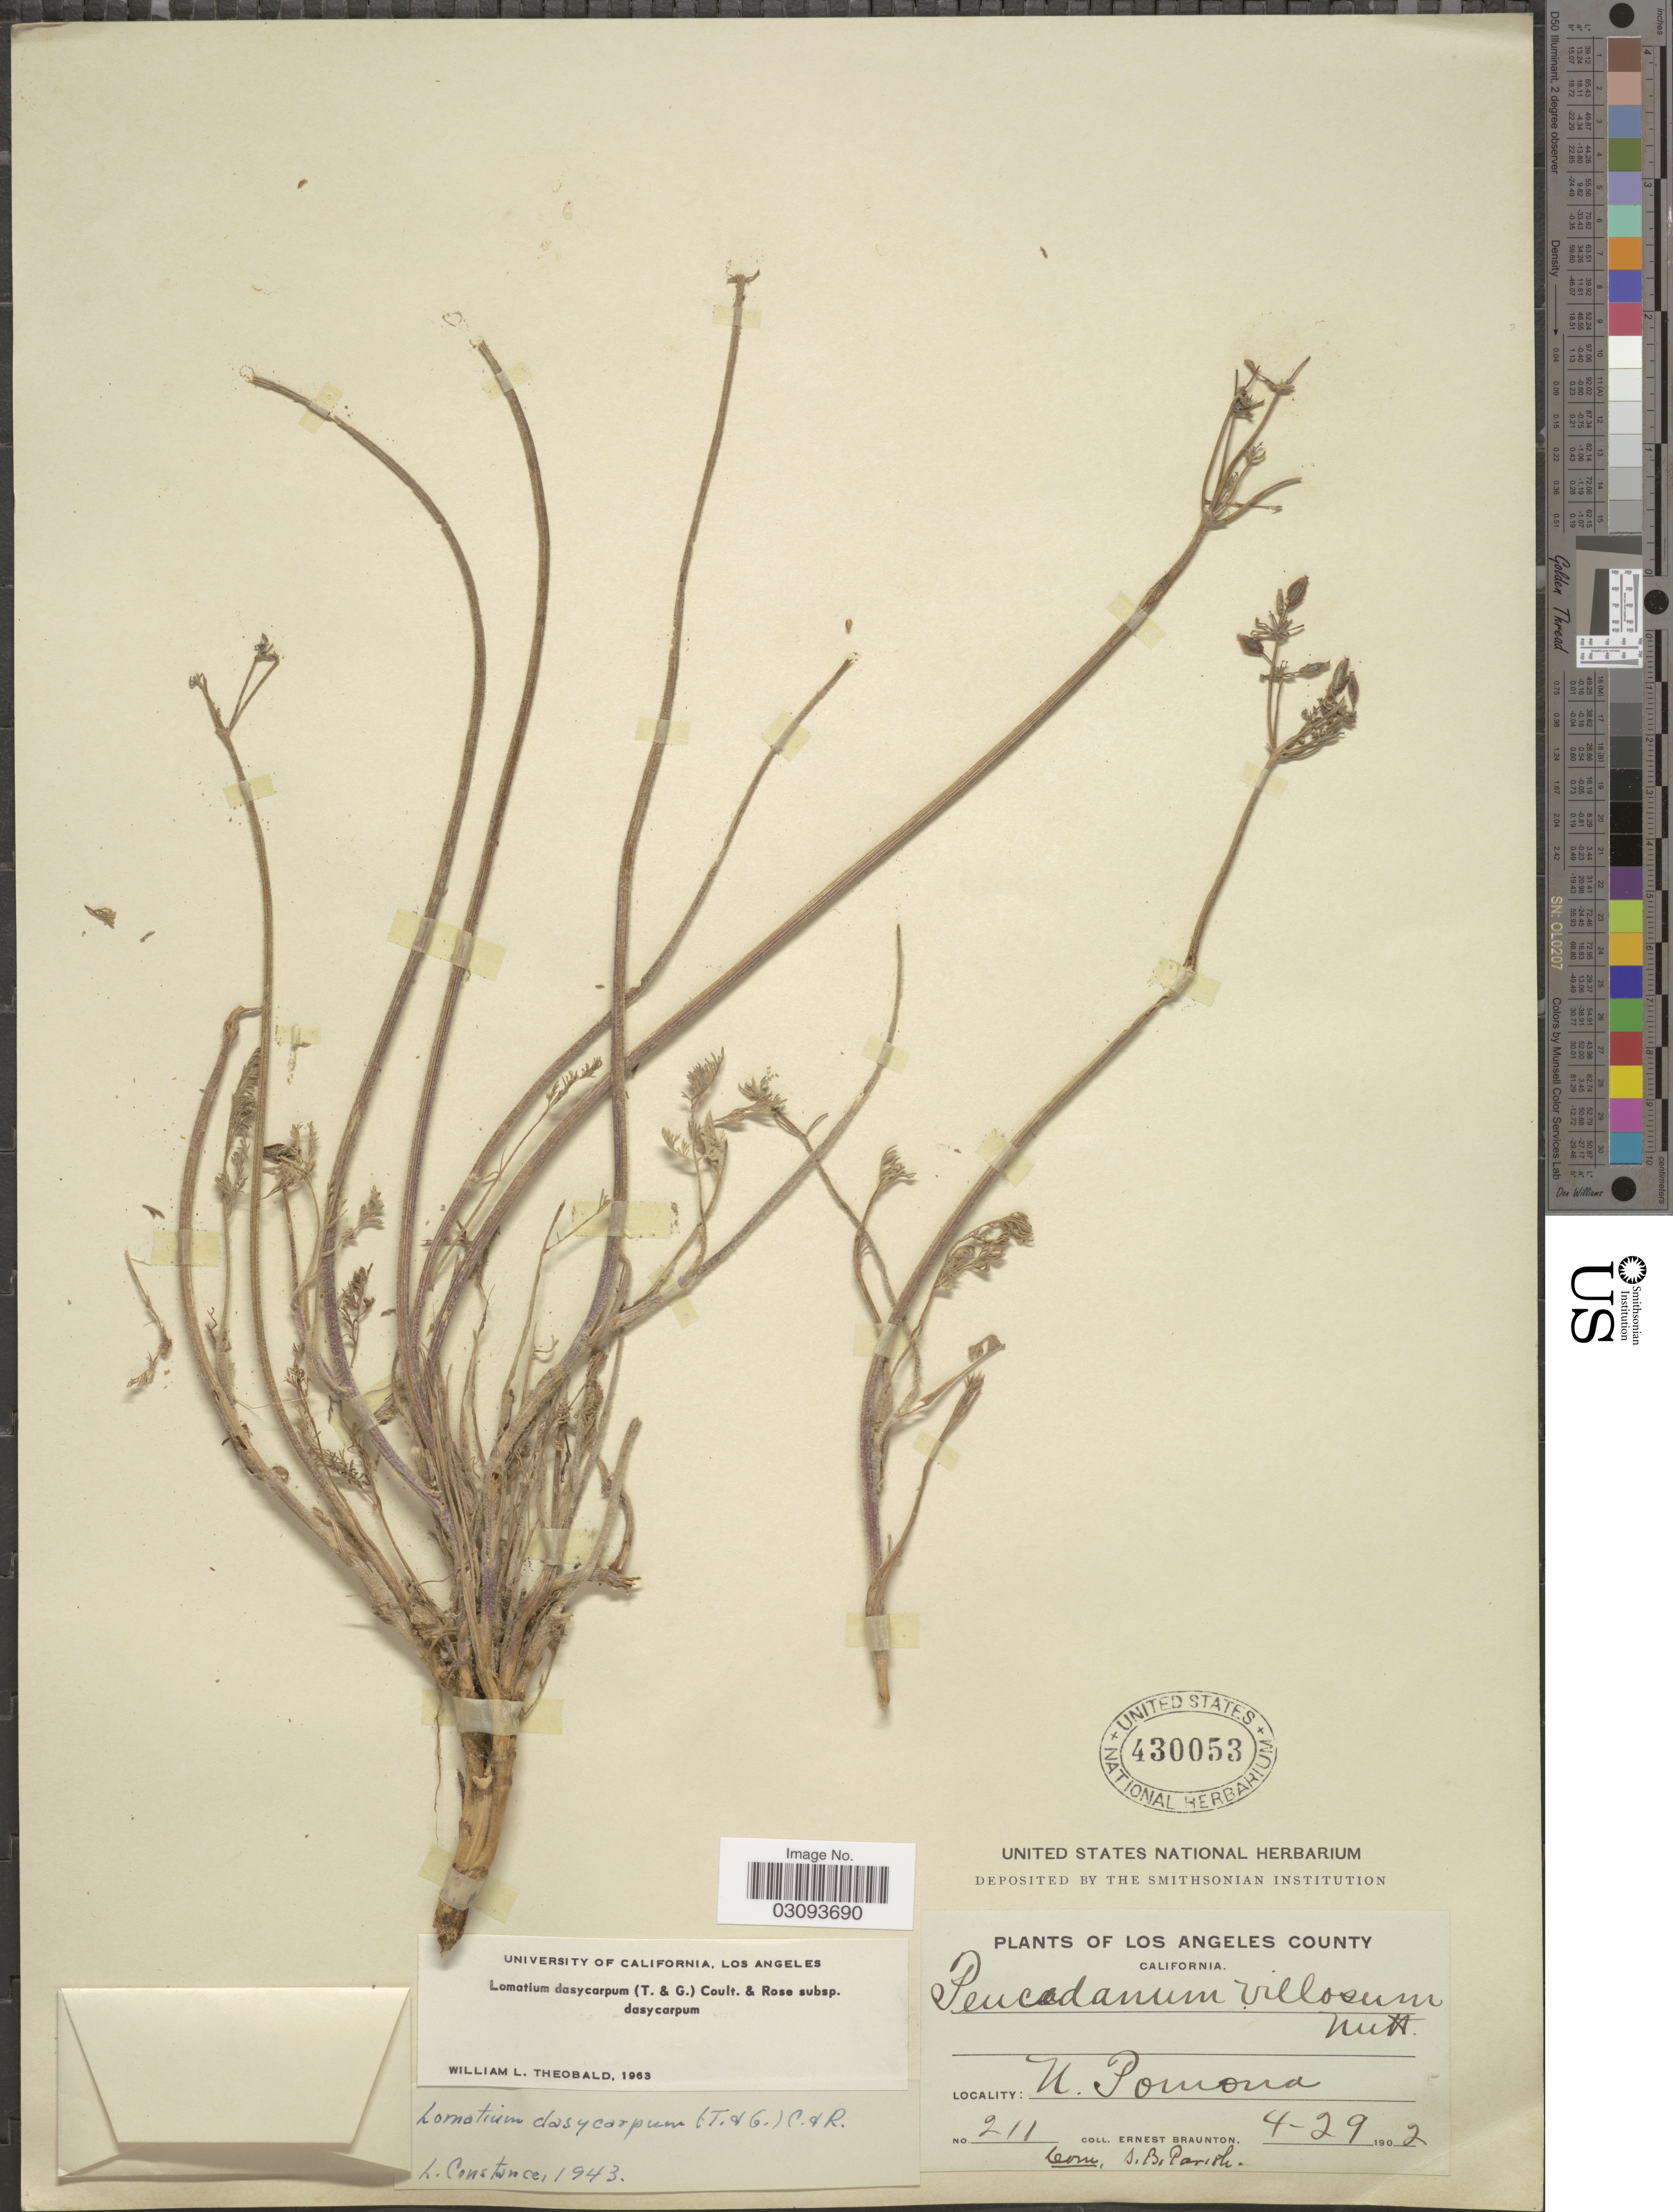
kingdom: Plantae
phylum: Tracheophyta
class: Magnoliopsida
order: Apiales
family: Apiaceae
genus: Lomatium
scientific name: Lomatium dasycarpum subsp. dasycarpum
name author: (Torr.) J.M. Coult. & Rose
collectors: E. Braunton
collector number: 211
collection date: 1902-04-29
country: United States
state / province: California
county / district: Los Angeles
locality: Los Angeles County. N. Pomona.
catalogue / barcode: US 430053